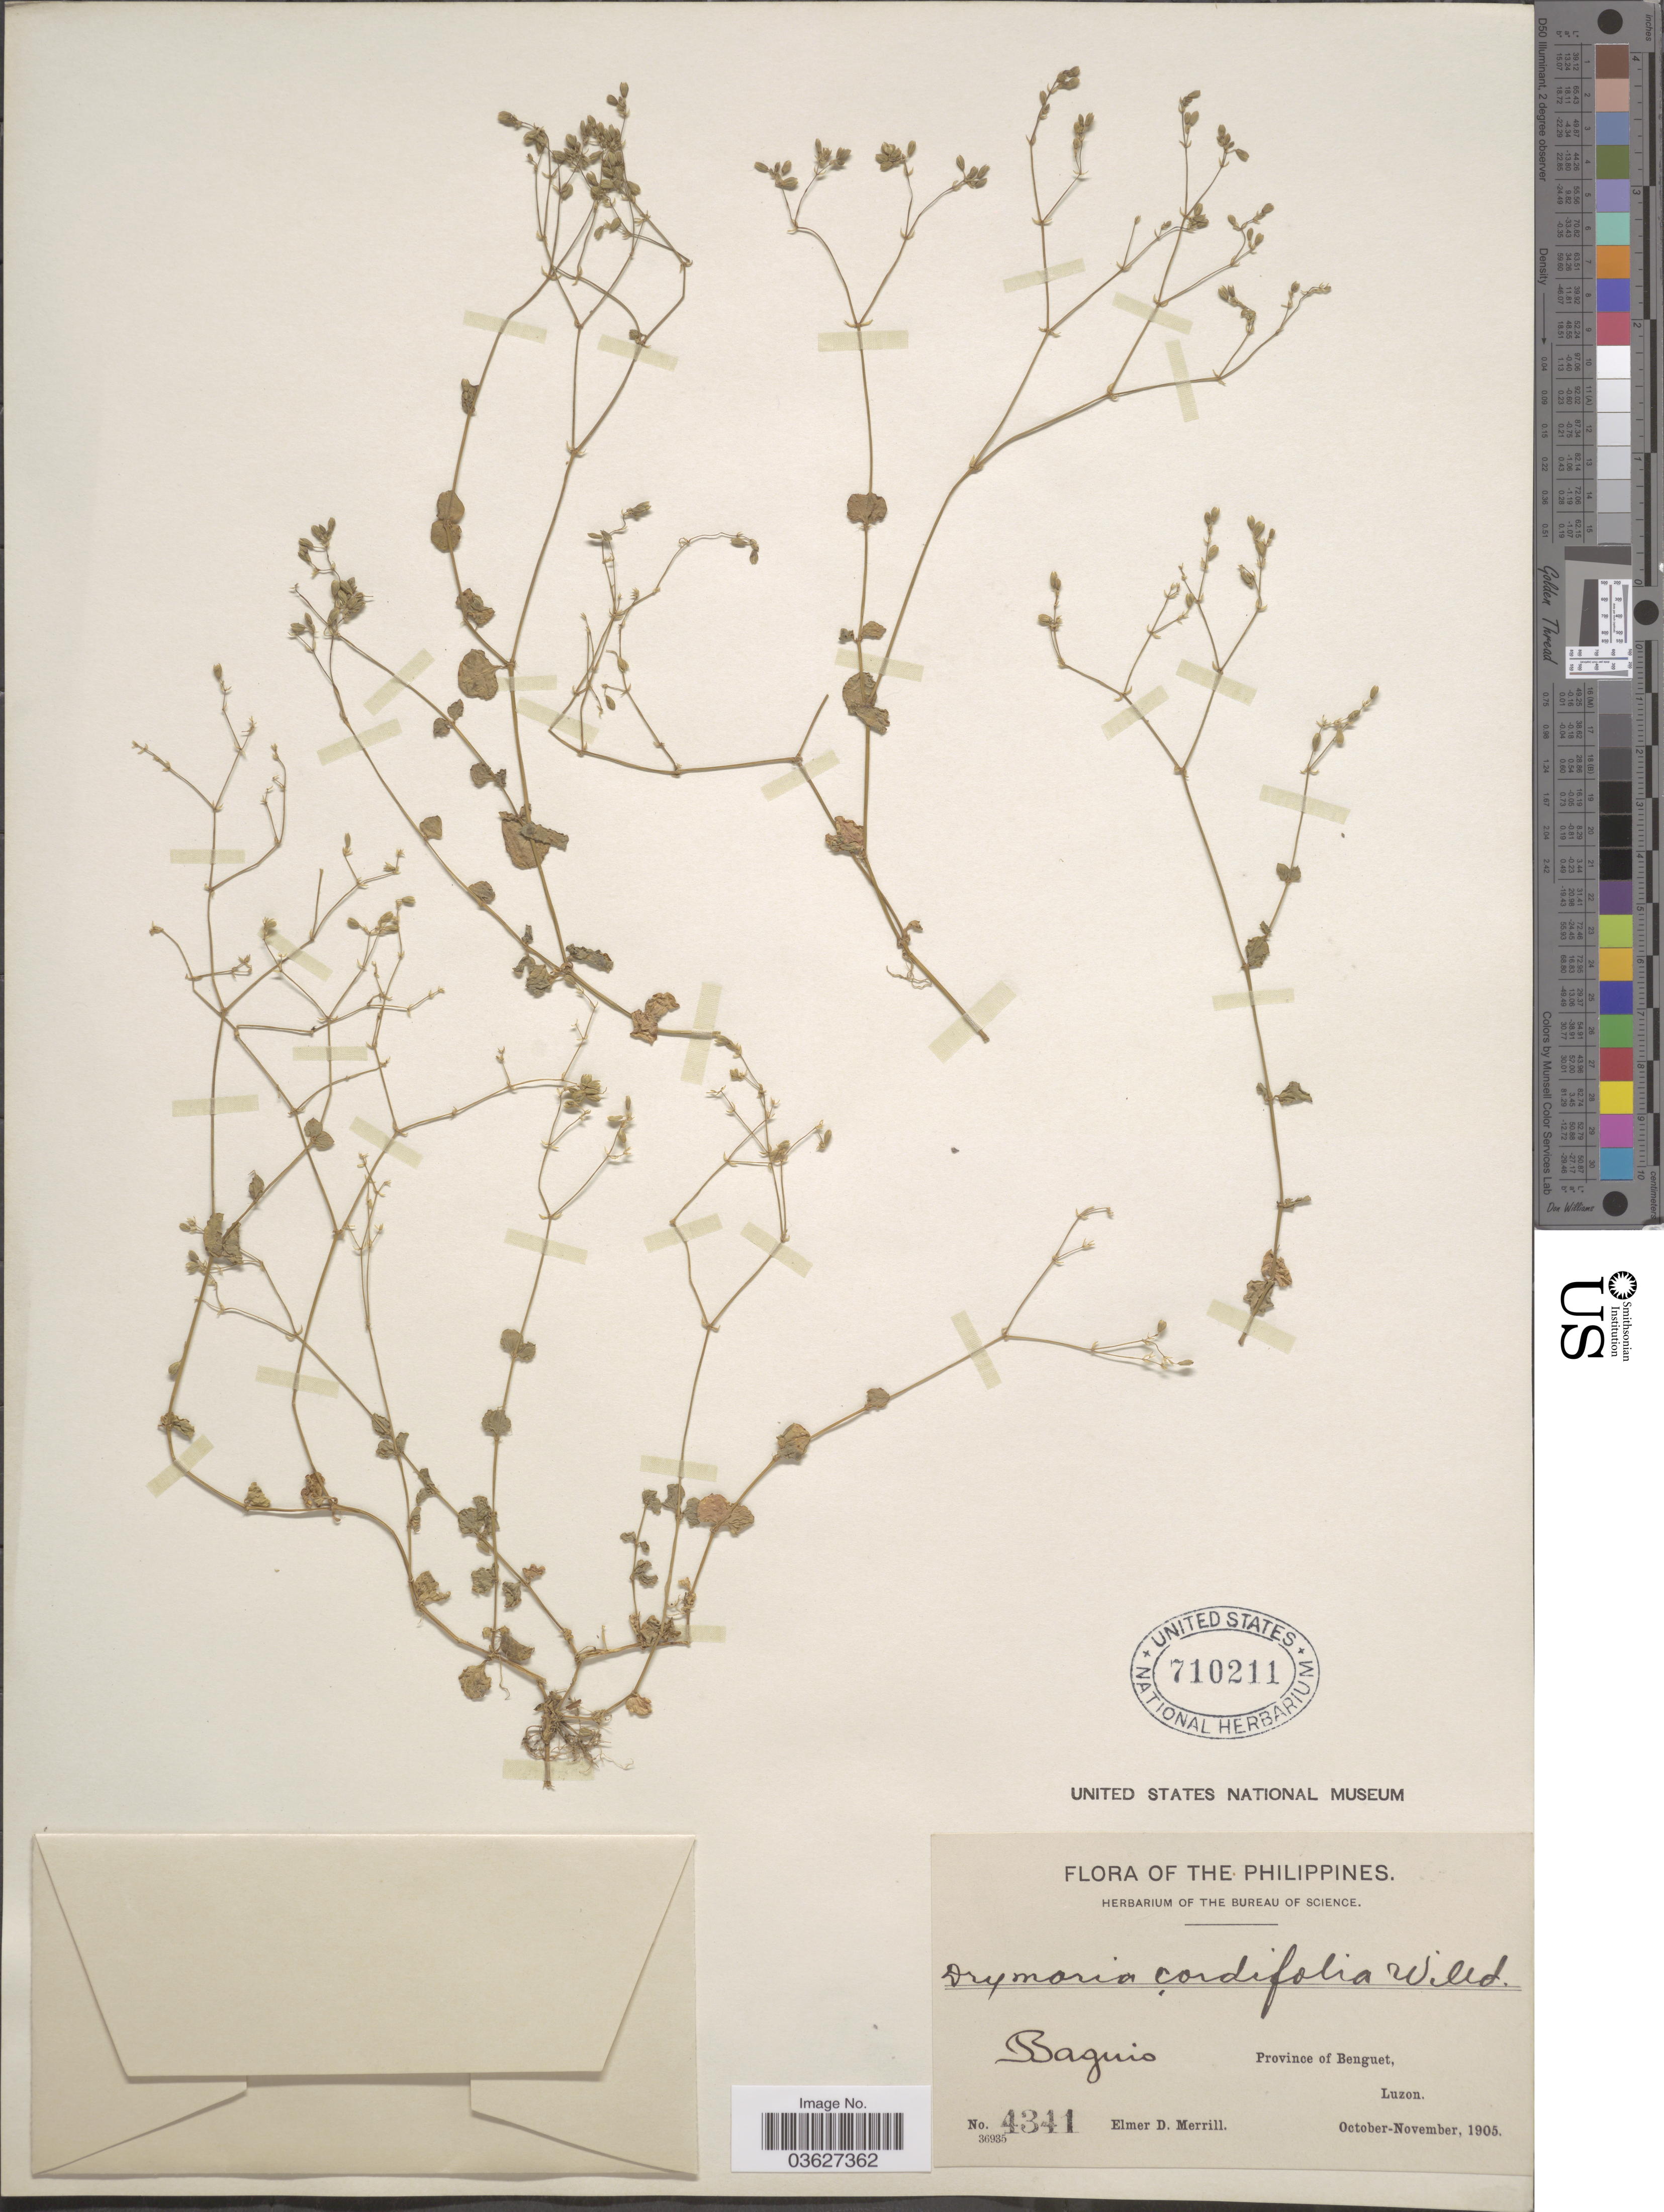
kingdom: Plantae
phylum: Tracheophyta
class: Magnoliopsida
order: Caryophyllales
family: Caryophyllaceae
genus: Drymaria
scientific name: Drymaria cordata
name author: (L.) Willd. ex Schult.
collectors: E. D. Merrill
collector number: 4341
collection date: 1905-10/1905-11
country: Philippines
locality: Baguio. Province of Benguet, Luzon.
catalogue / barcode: US 710211